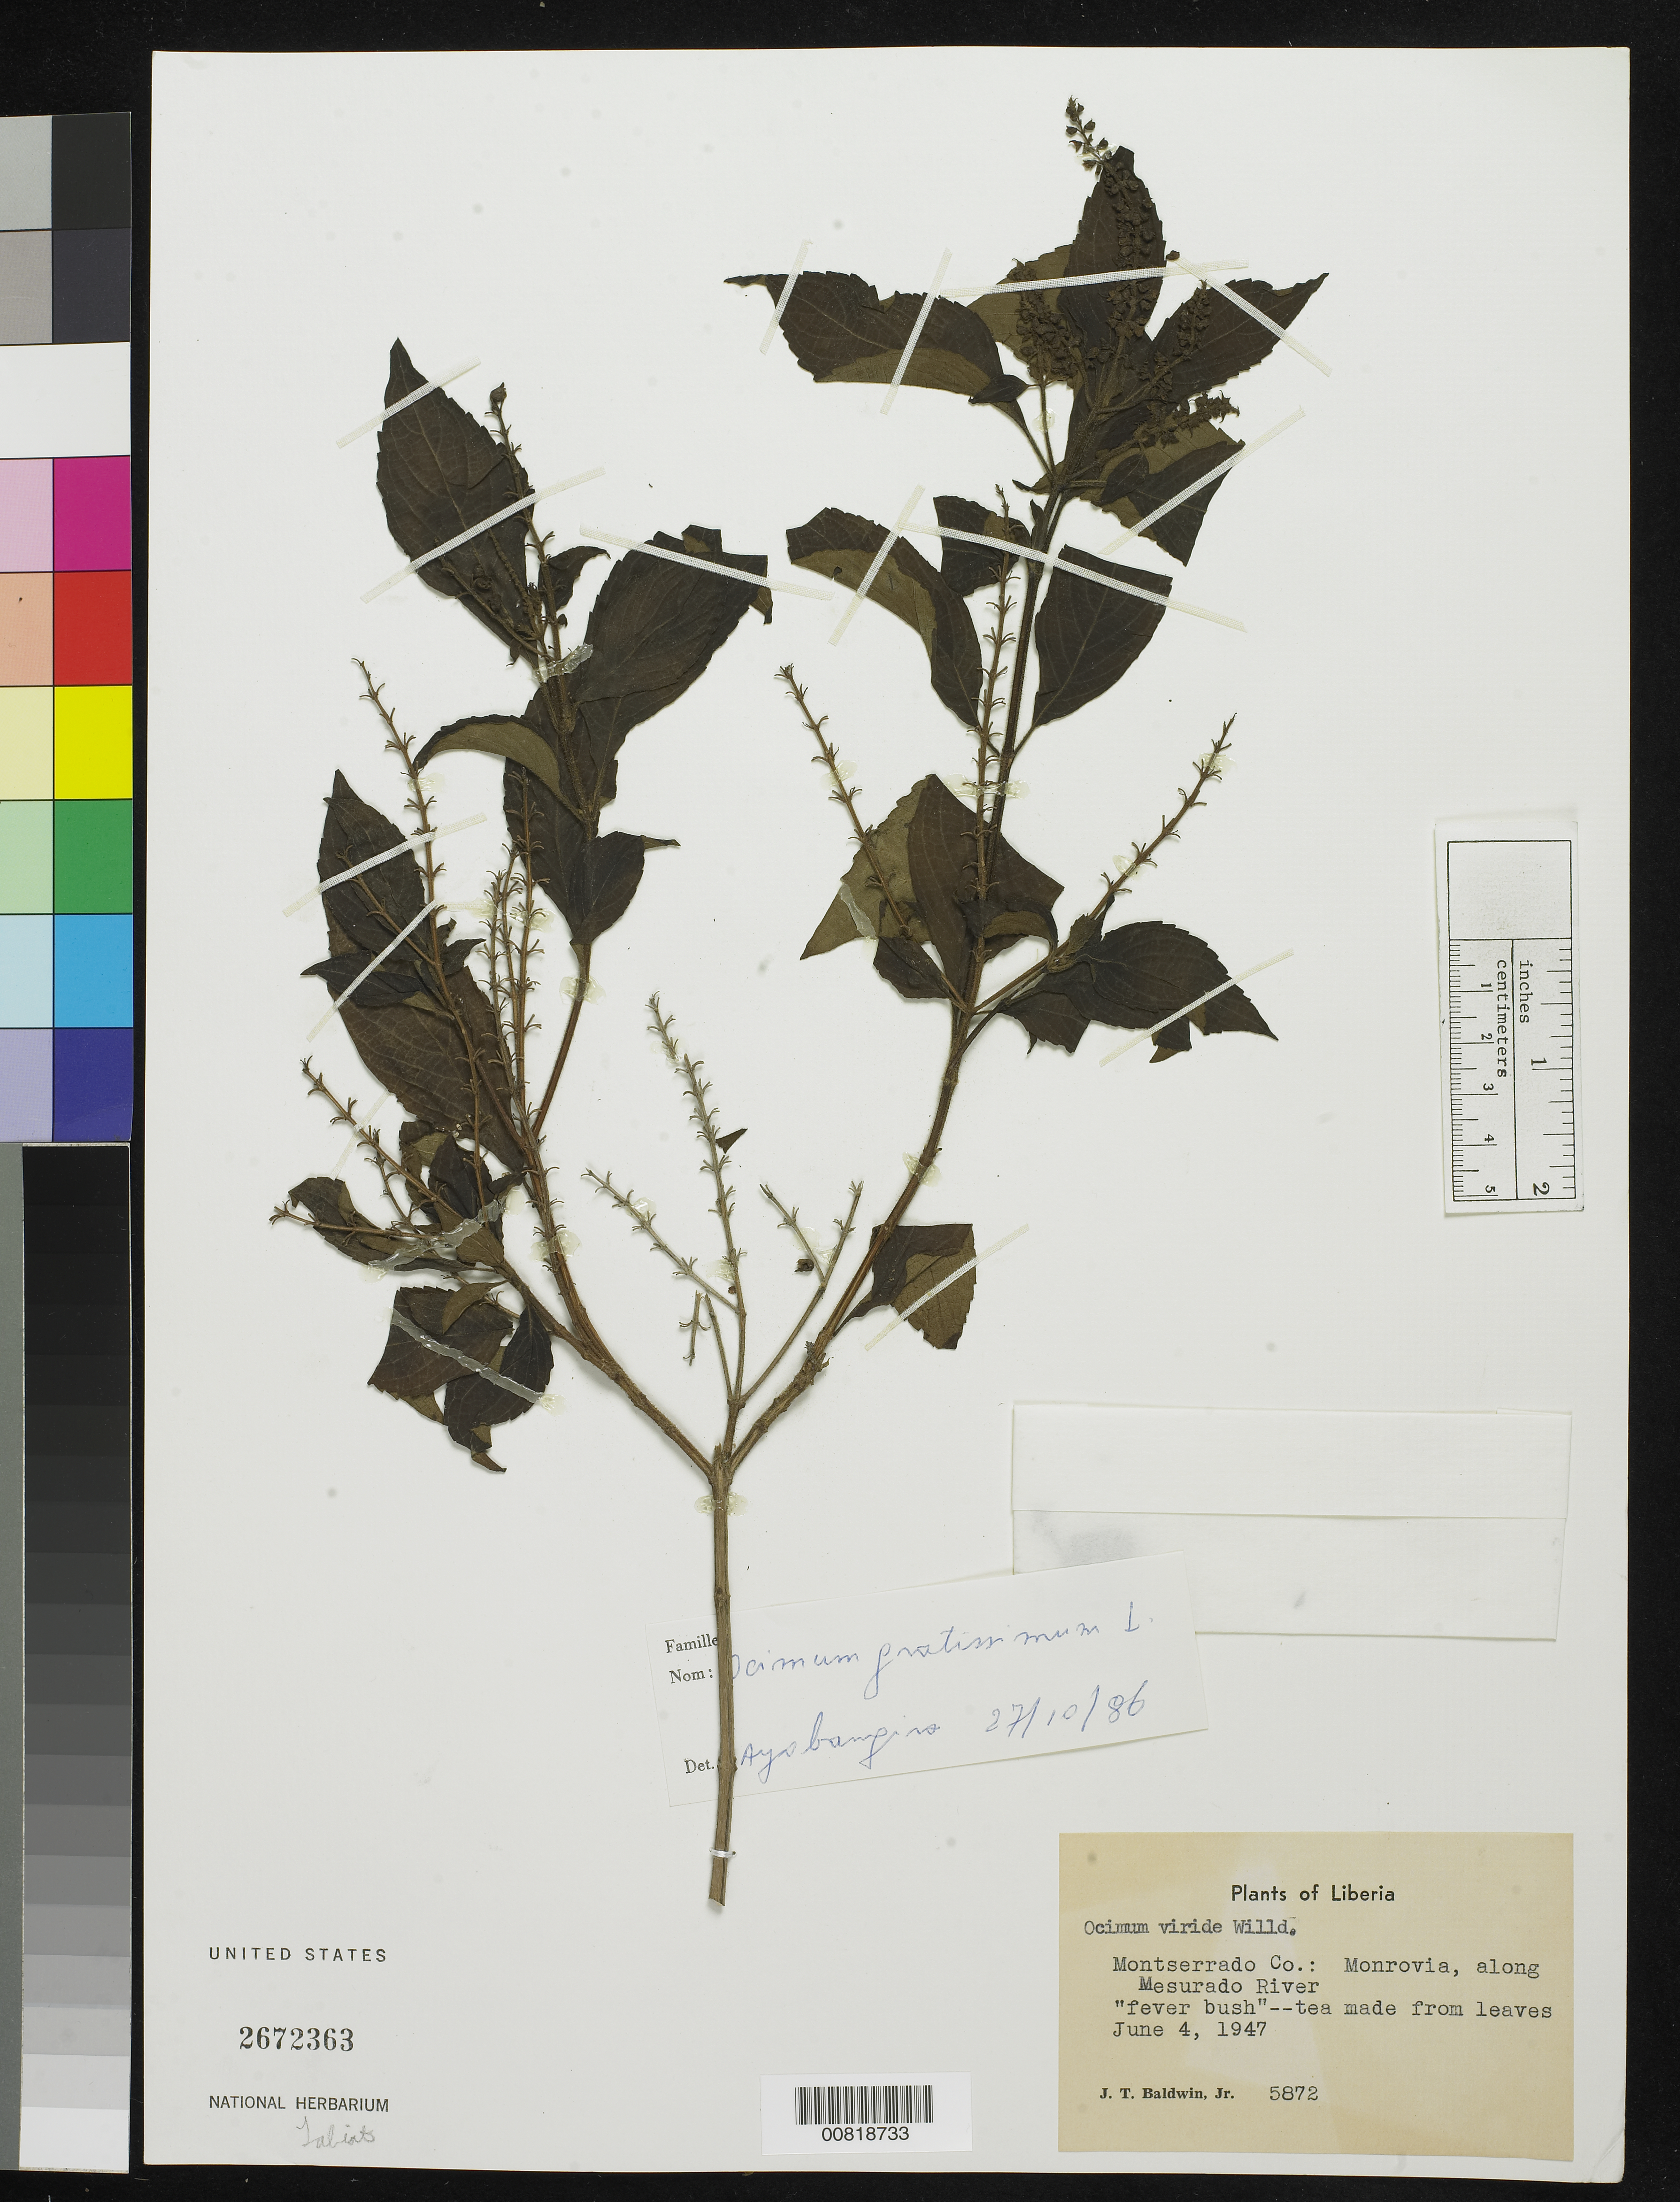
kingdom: Plantae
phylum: Tracheophyta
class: Magnoliopsida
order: Lamiales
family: Lamiaceae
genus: Ocimum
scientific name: Ocimum gratissimum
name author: L.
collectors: J. T. Baldwin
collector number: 5872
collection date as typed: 4 Jun 1947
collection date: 1947-06-04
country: Liberia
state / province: Montserrado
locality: Monrovia, along Mesurado River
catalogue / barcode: US 2672363